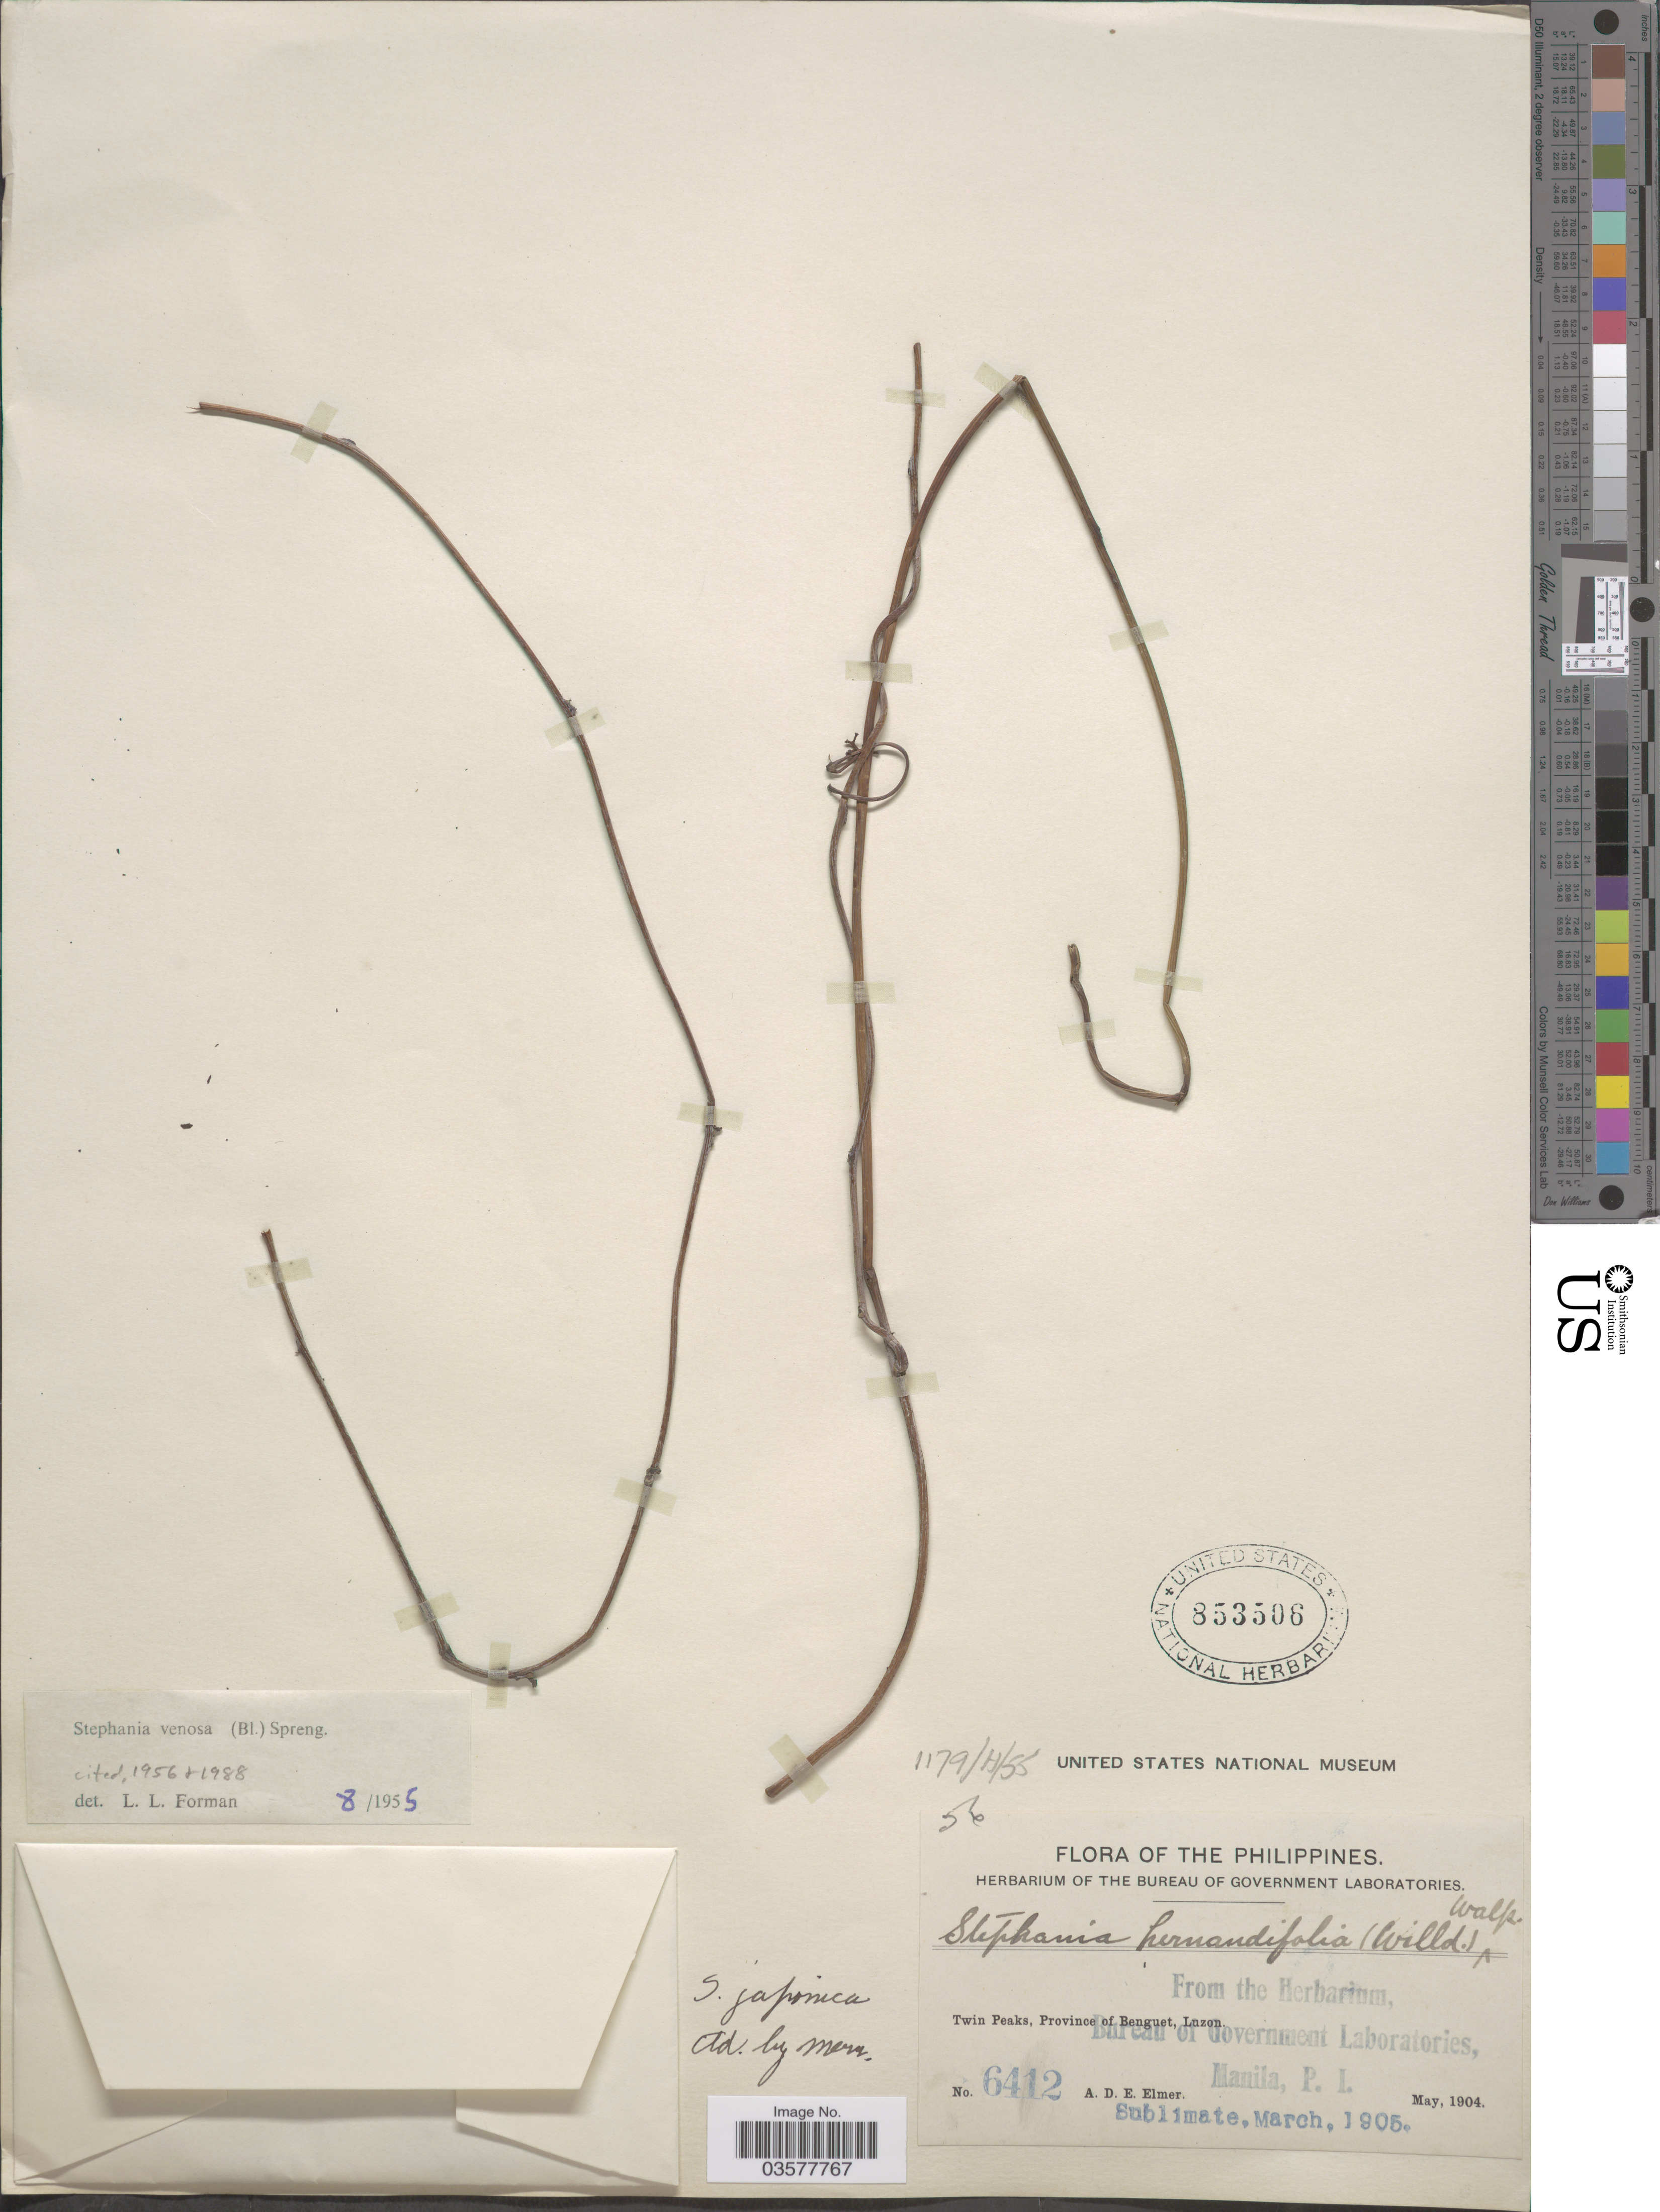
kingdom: Plantae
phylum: Tracheophyta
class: Magnoliopsida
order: Ranunculales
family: Menispermaceae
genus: Stephania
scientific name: Stephania venosa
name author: Spreng.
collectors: A. D. E. Elmer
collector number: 6412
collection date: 1904-05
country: Philippines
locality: Twin Peaks, Province of Benguet, Luzon.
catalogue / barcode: US 853506